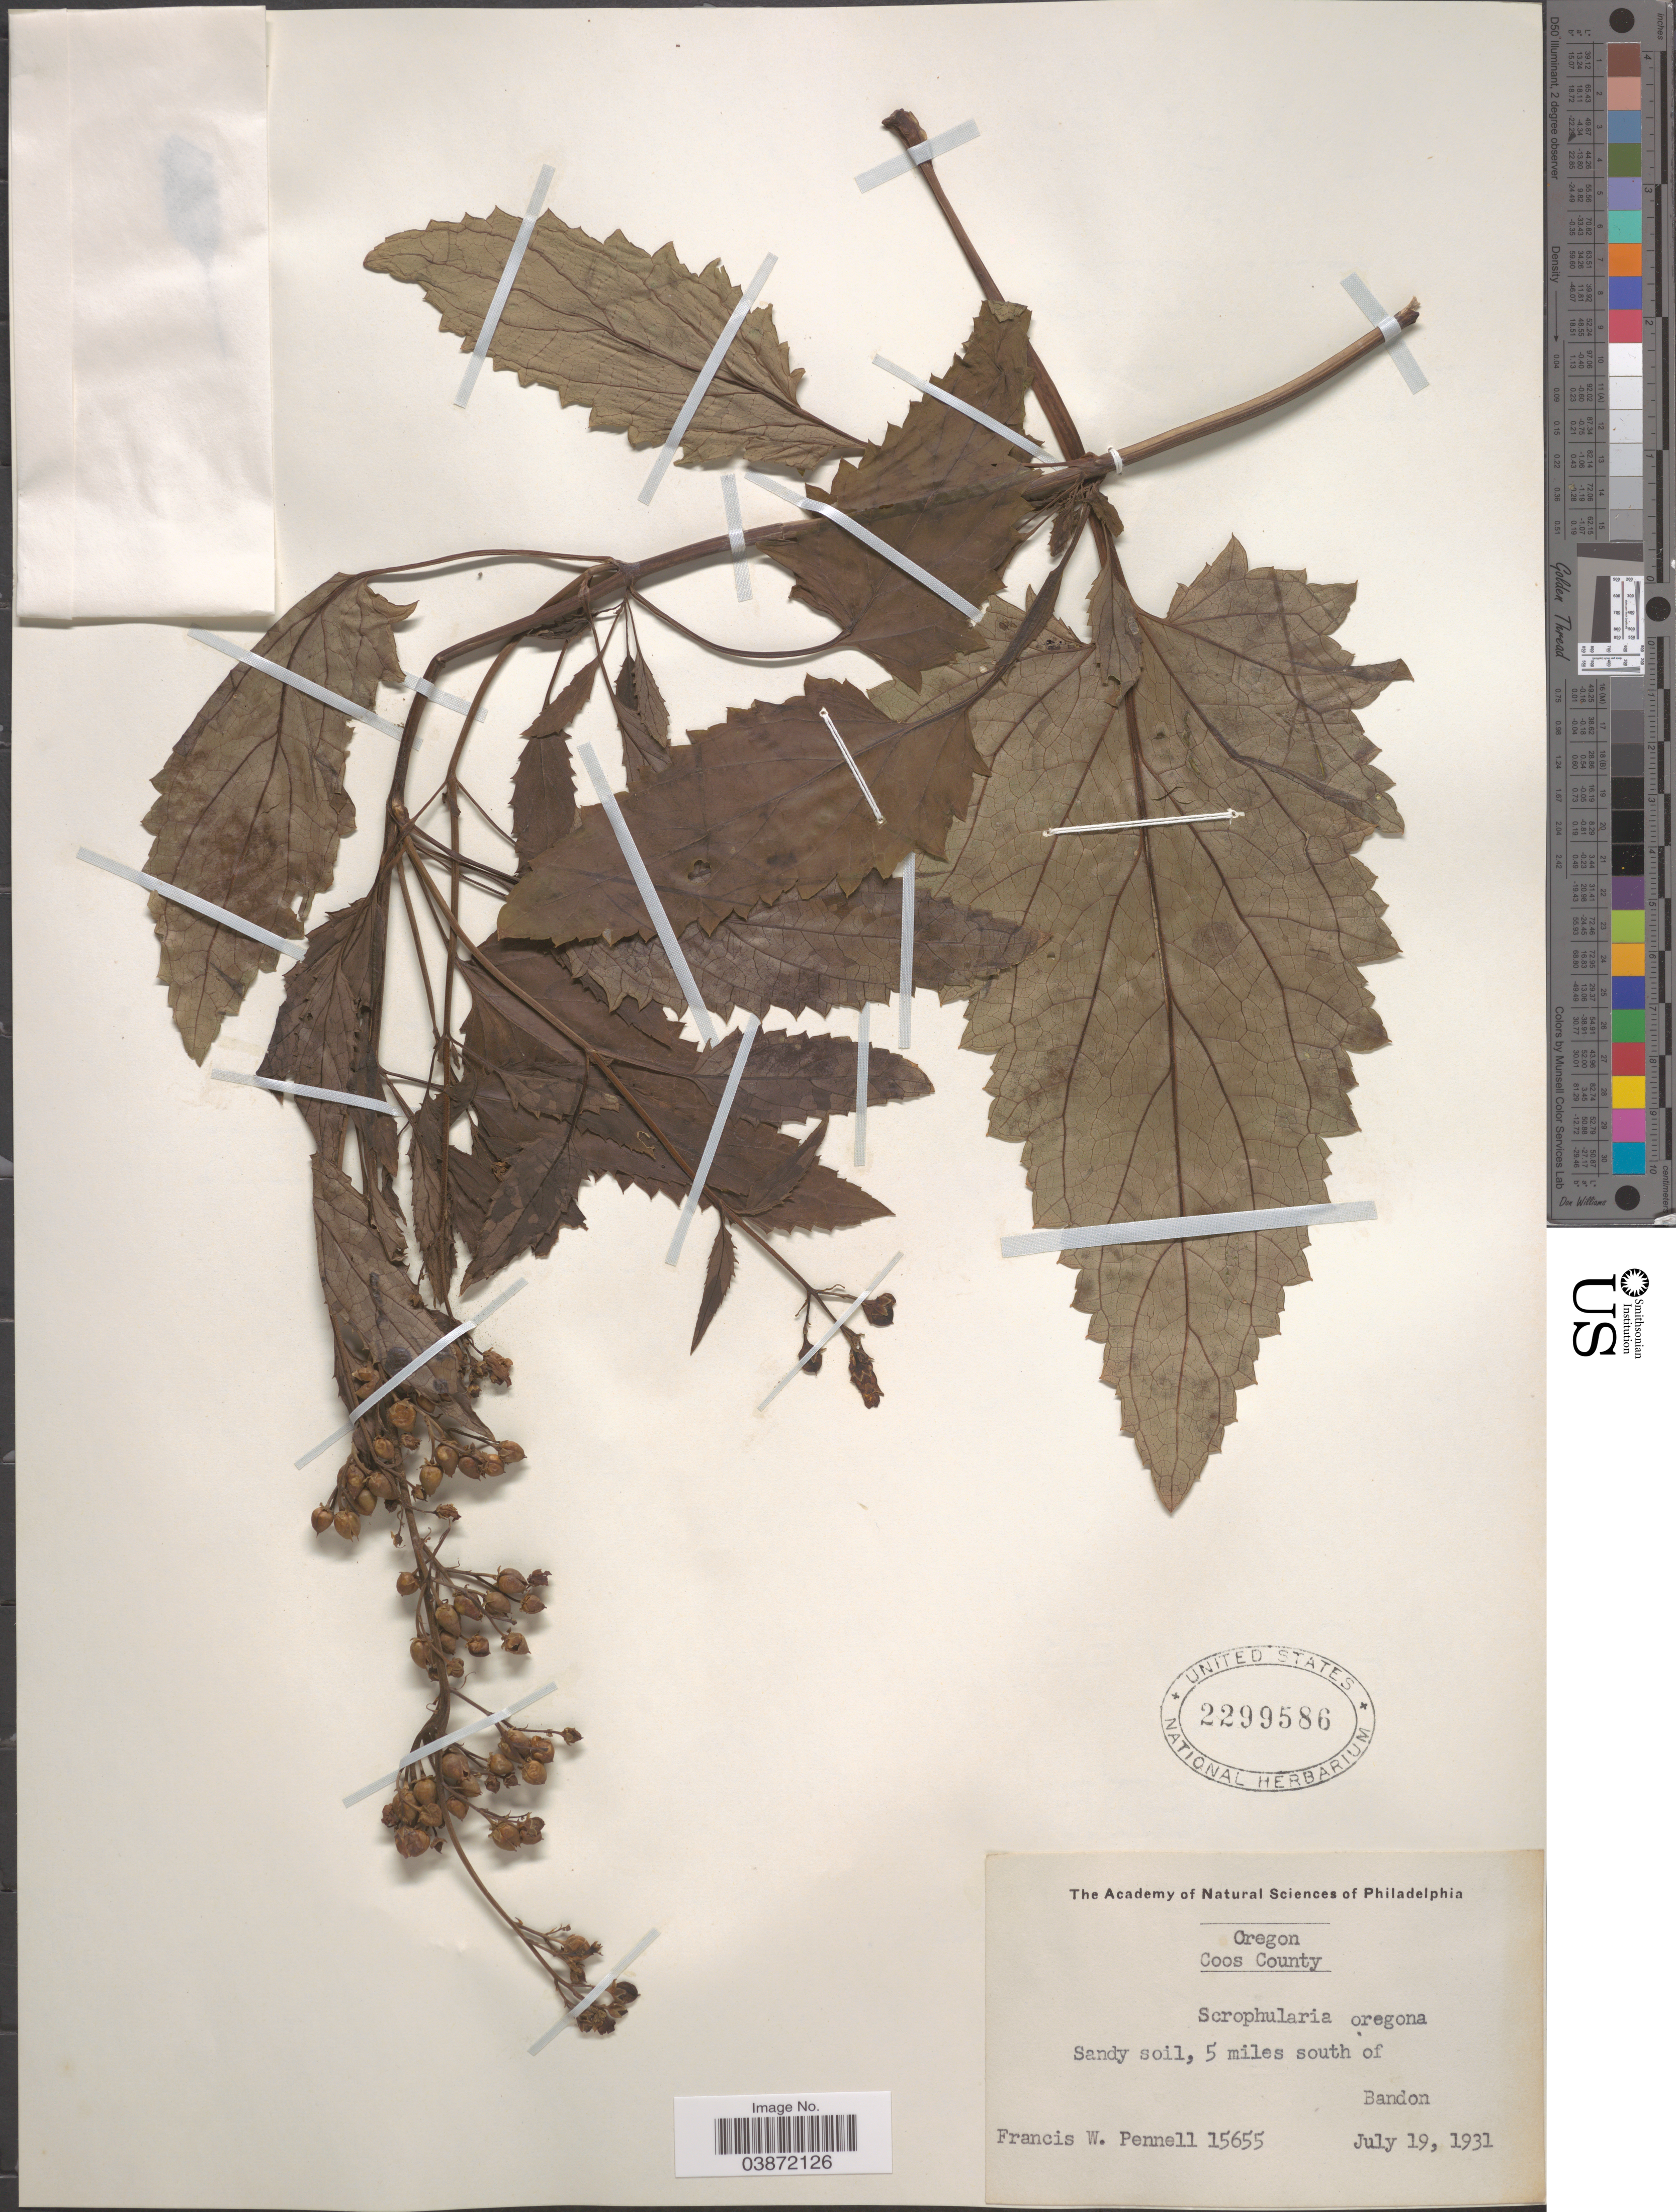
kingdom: Plantae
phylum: Tracheophyta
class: Magnoliopsida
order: Lamiales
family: Scrophulariaceae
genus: Scrophularia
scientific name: Scrophularia oregana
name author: Pennell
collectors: F. W. Pennell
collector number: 15655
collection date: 1931-07-19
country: United States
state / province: Oregon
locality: Coos County. Sandy soil, 5 miles south of Bandon.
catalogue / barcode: US 2299586